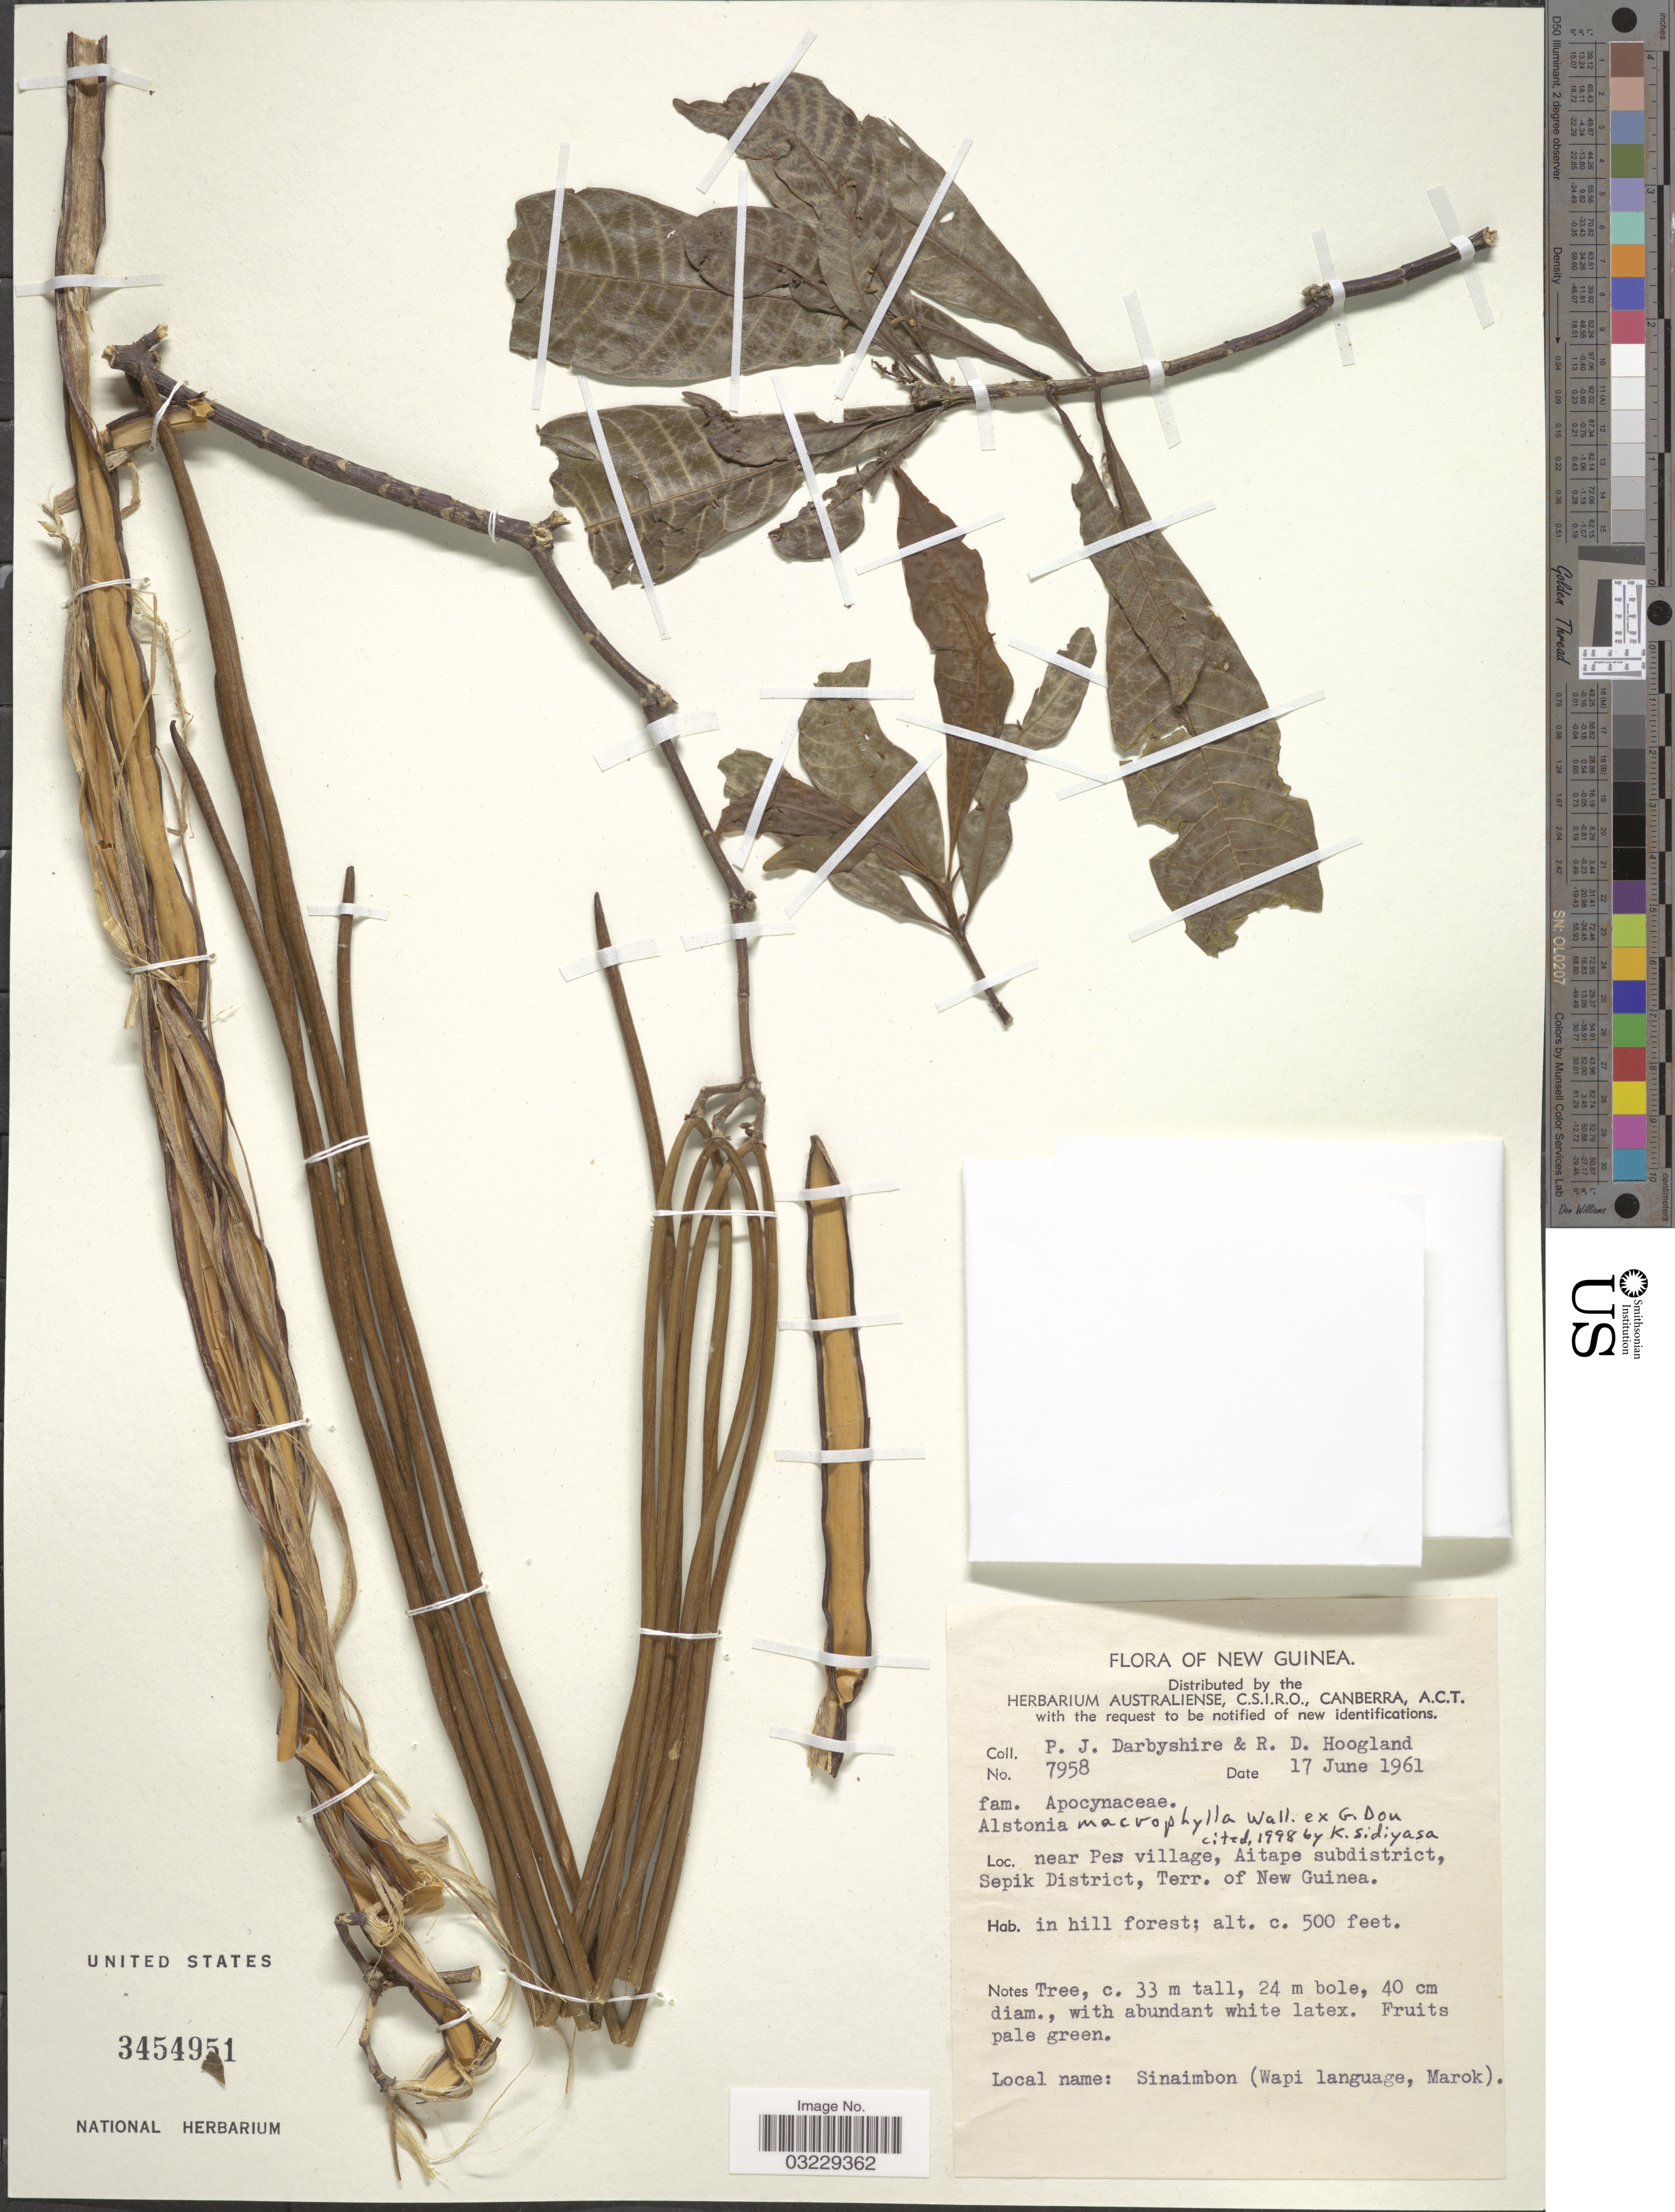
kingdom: Plantae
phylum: Tracheophyta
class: Magnoliopsida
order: Gentianales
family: Apocynaceae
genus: Alstonia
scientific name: Alstonia macrophylla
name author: Wall. ex G. Don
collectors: P. Darbyshire & R. D. Hoogland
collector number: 7958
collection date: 1961-06-17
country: Papua New Guinea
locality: New Guinea. Near Pes village, Aitape subdistrict, Sepik District, Terr. of New Guinea.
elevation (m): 152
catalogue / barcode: US 3454951